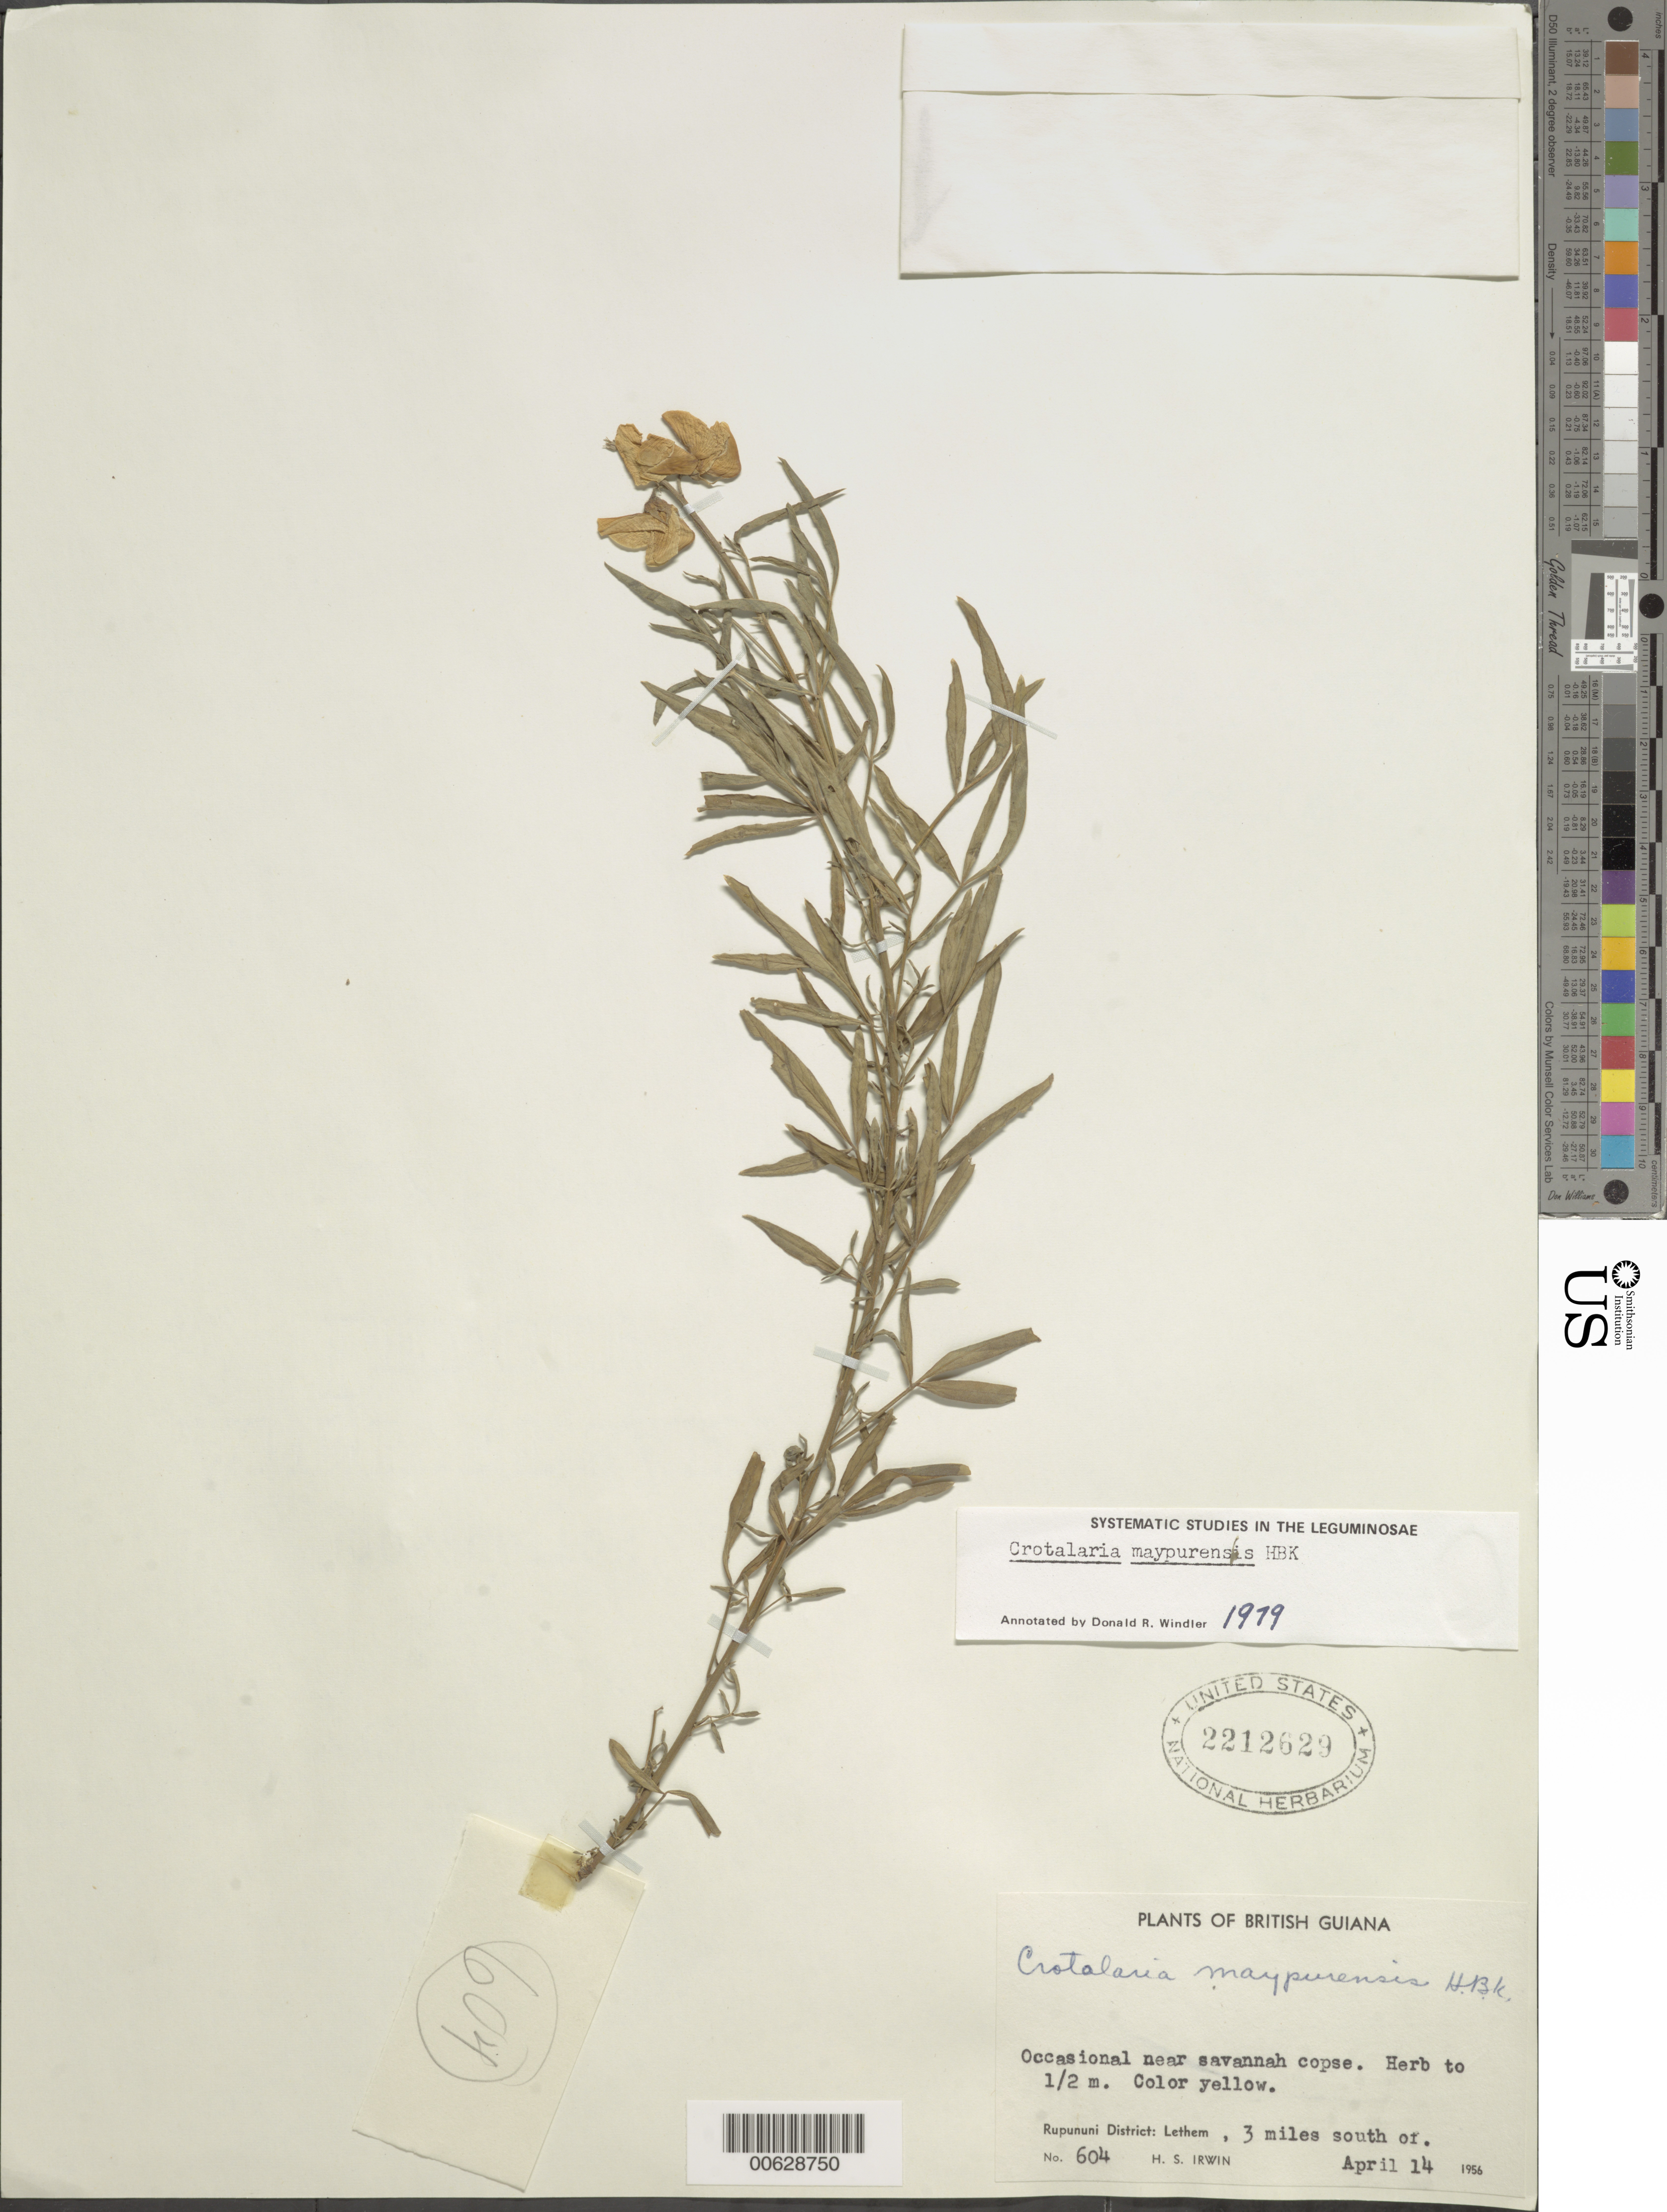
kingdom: Plantae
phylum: Tracheophyta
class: Magnoliopsida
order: Fabales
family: Fabaceae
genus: Crotalaria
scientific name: Crotalaria maypurensis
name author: Kunth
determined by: Windler, D. R.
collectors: H. Irwin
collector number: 604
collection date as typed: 14-Apr-56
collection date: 1956-04-14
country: Guyana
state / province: U. Takutu-U. Essequibo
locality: Rupununi Dist., 3 mi. S of Lethem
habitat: Near savannah copse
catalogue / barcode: US 2212629